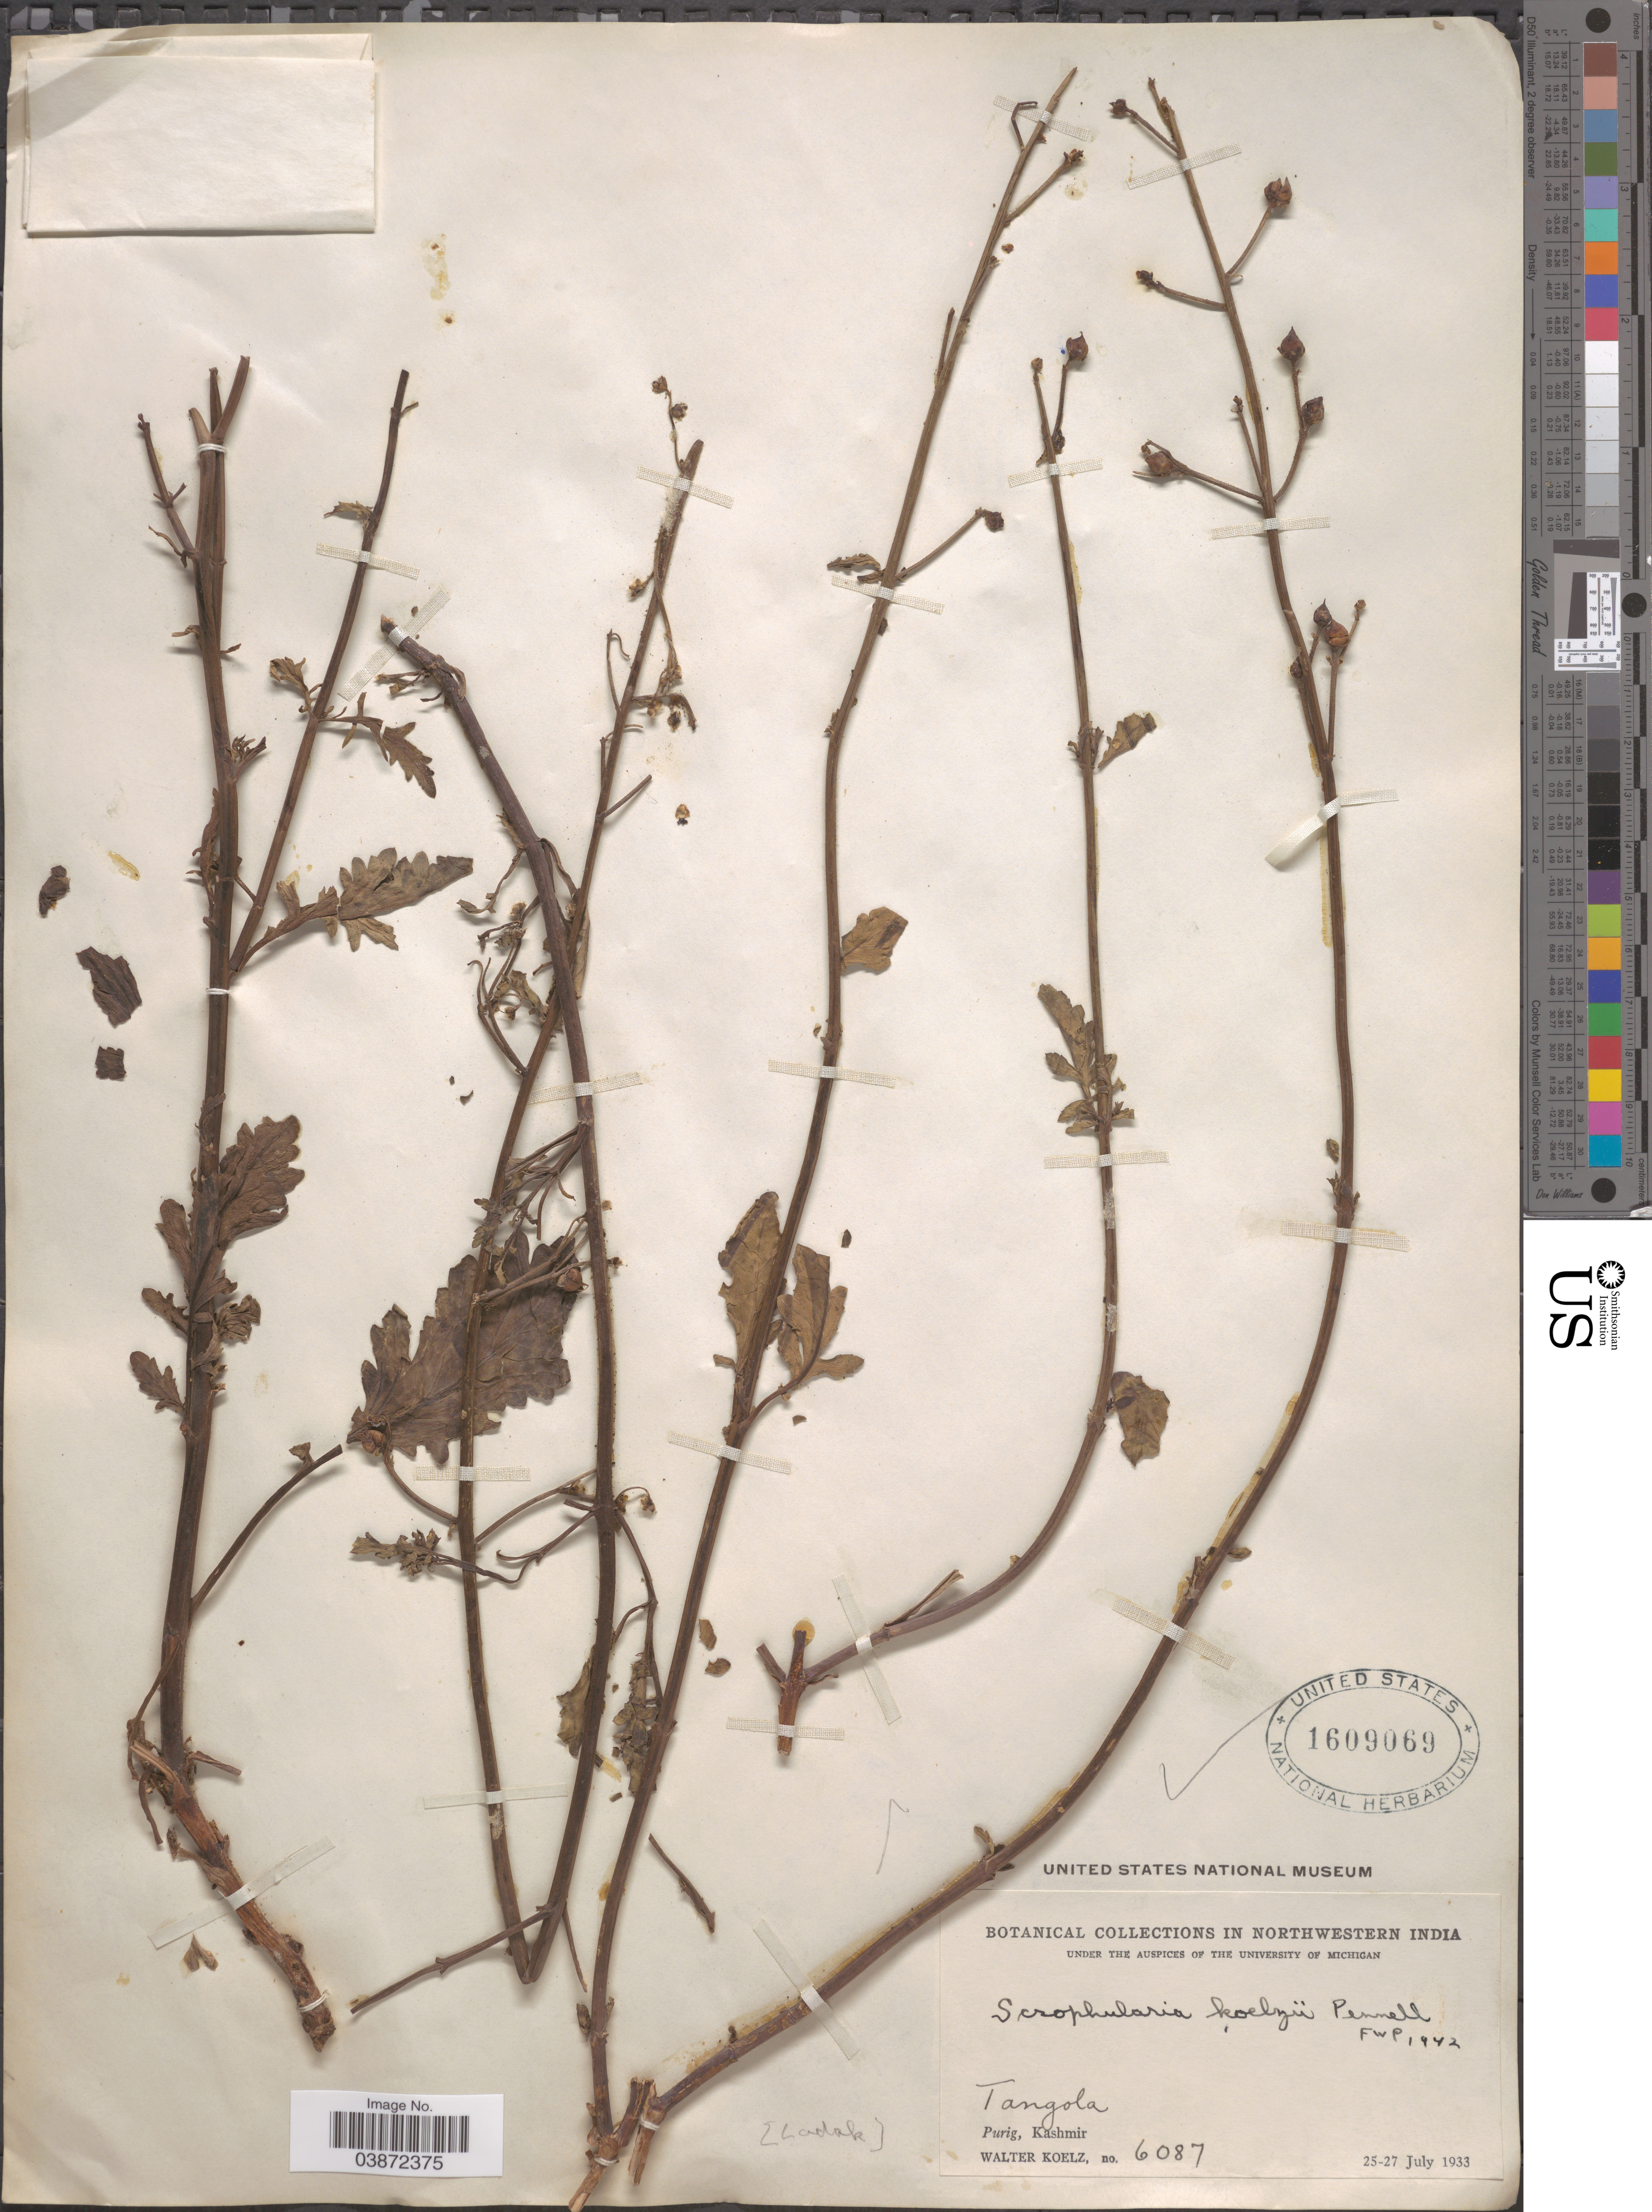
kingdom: Plantae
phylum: Tracheophyta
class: Magnoliopsida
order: Lamiales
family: Scrophulariaceae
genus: Scrophularia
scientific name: Scrophularia koelzii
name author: Pennell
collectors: W. N. Koelz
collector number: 6087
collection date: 1933-07-25/1933-07-27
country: India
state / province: Jammu and Kashmir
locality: Northwestern India. Tangola. Purig, Kashmir.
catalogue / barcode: US 1609069